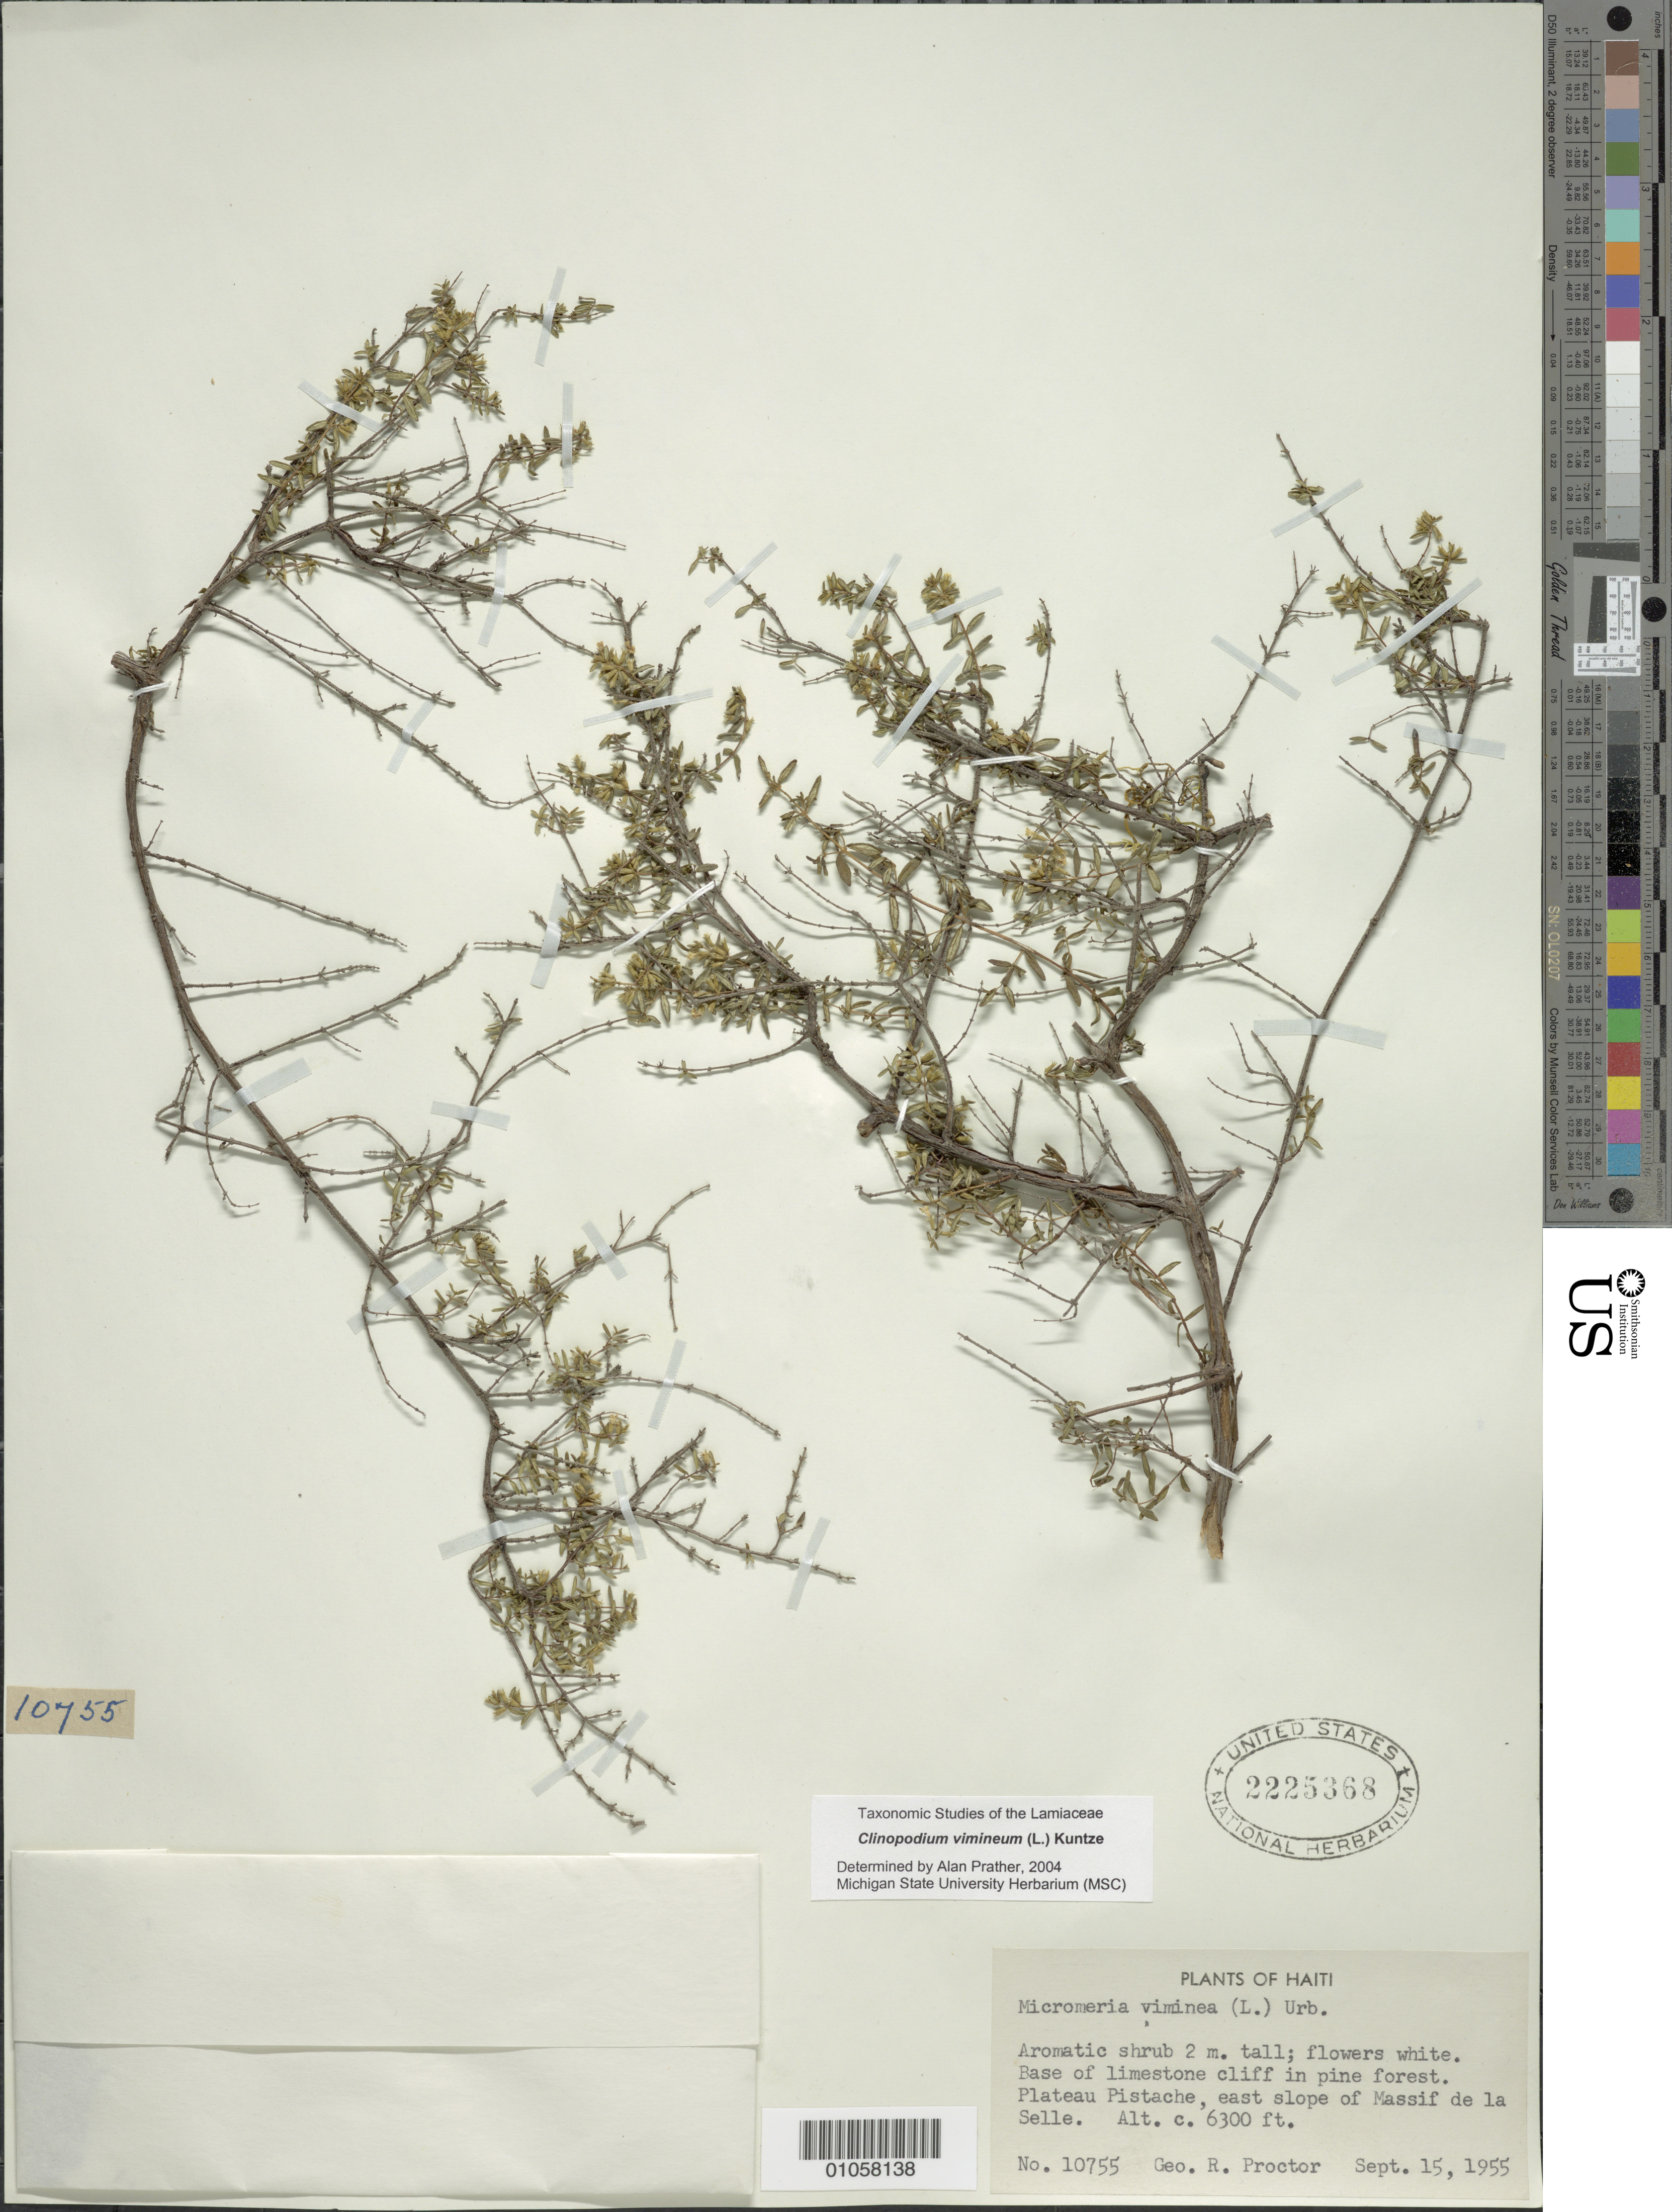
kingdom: Plantae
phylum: Tracheophyta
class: Magnoliopsida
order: Lamiales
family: Lamiaceae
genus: Clinopodium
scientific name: Clinopodium vimineum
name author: (L.) Kuntze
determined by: Prather, L. A.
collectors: G. R. Proctor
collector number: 10755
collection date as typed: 15 Sep 1955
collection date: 1955-09-15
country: Haiti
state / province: Ouest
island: Hispaniola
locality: Plateau Pistache, E slope of Massif de la Selle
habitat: Base of limestone cliff in pine forest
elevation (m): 1920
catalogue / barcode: US 2225368